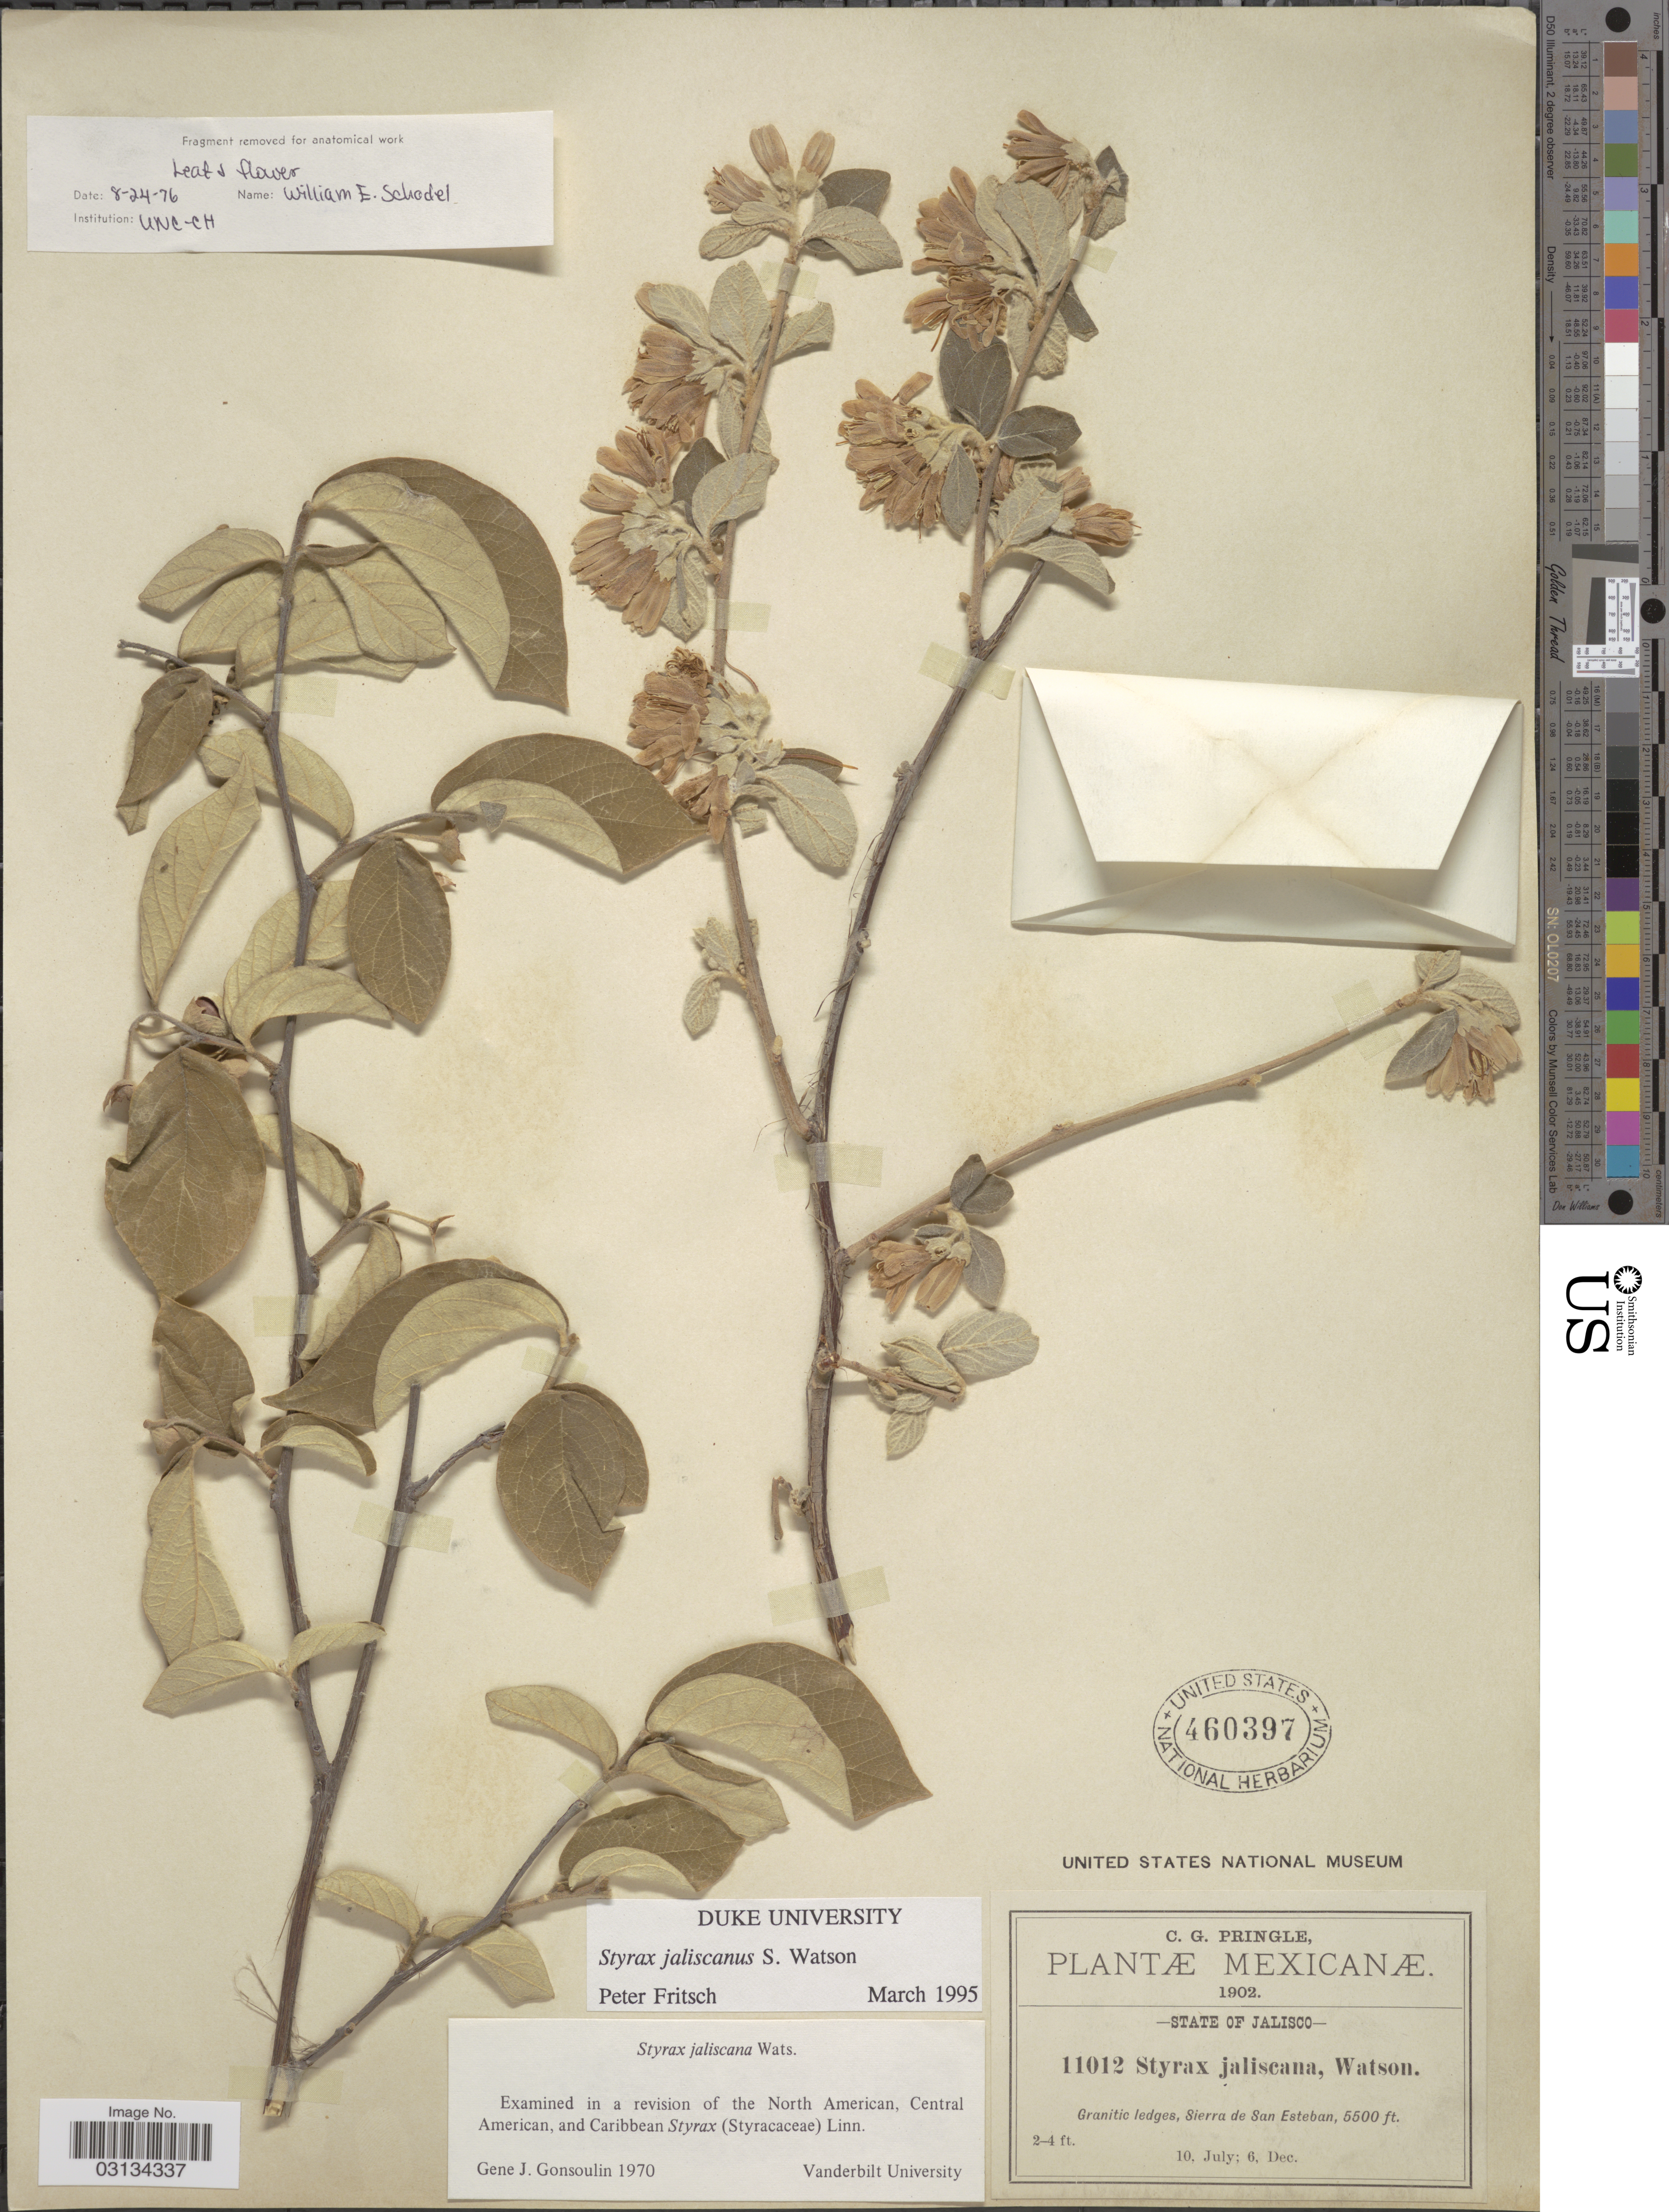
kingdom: Plantae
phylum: Tracheophyta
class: Magnoliopsida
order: Ericales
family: Styracaceae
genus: Styrax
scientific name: Styrax jaliscana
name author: S. Watson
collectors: C. G. Pringle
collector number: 11012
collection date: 1902-07-10/1902-12-06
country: Mexico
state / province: Jalisco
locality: State of Jalisco. Granitic ledges, Sierra de San Esteban.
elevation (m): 1676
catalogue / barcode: US 460397